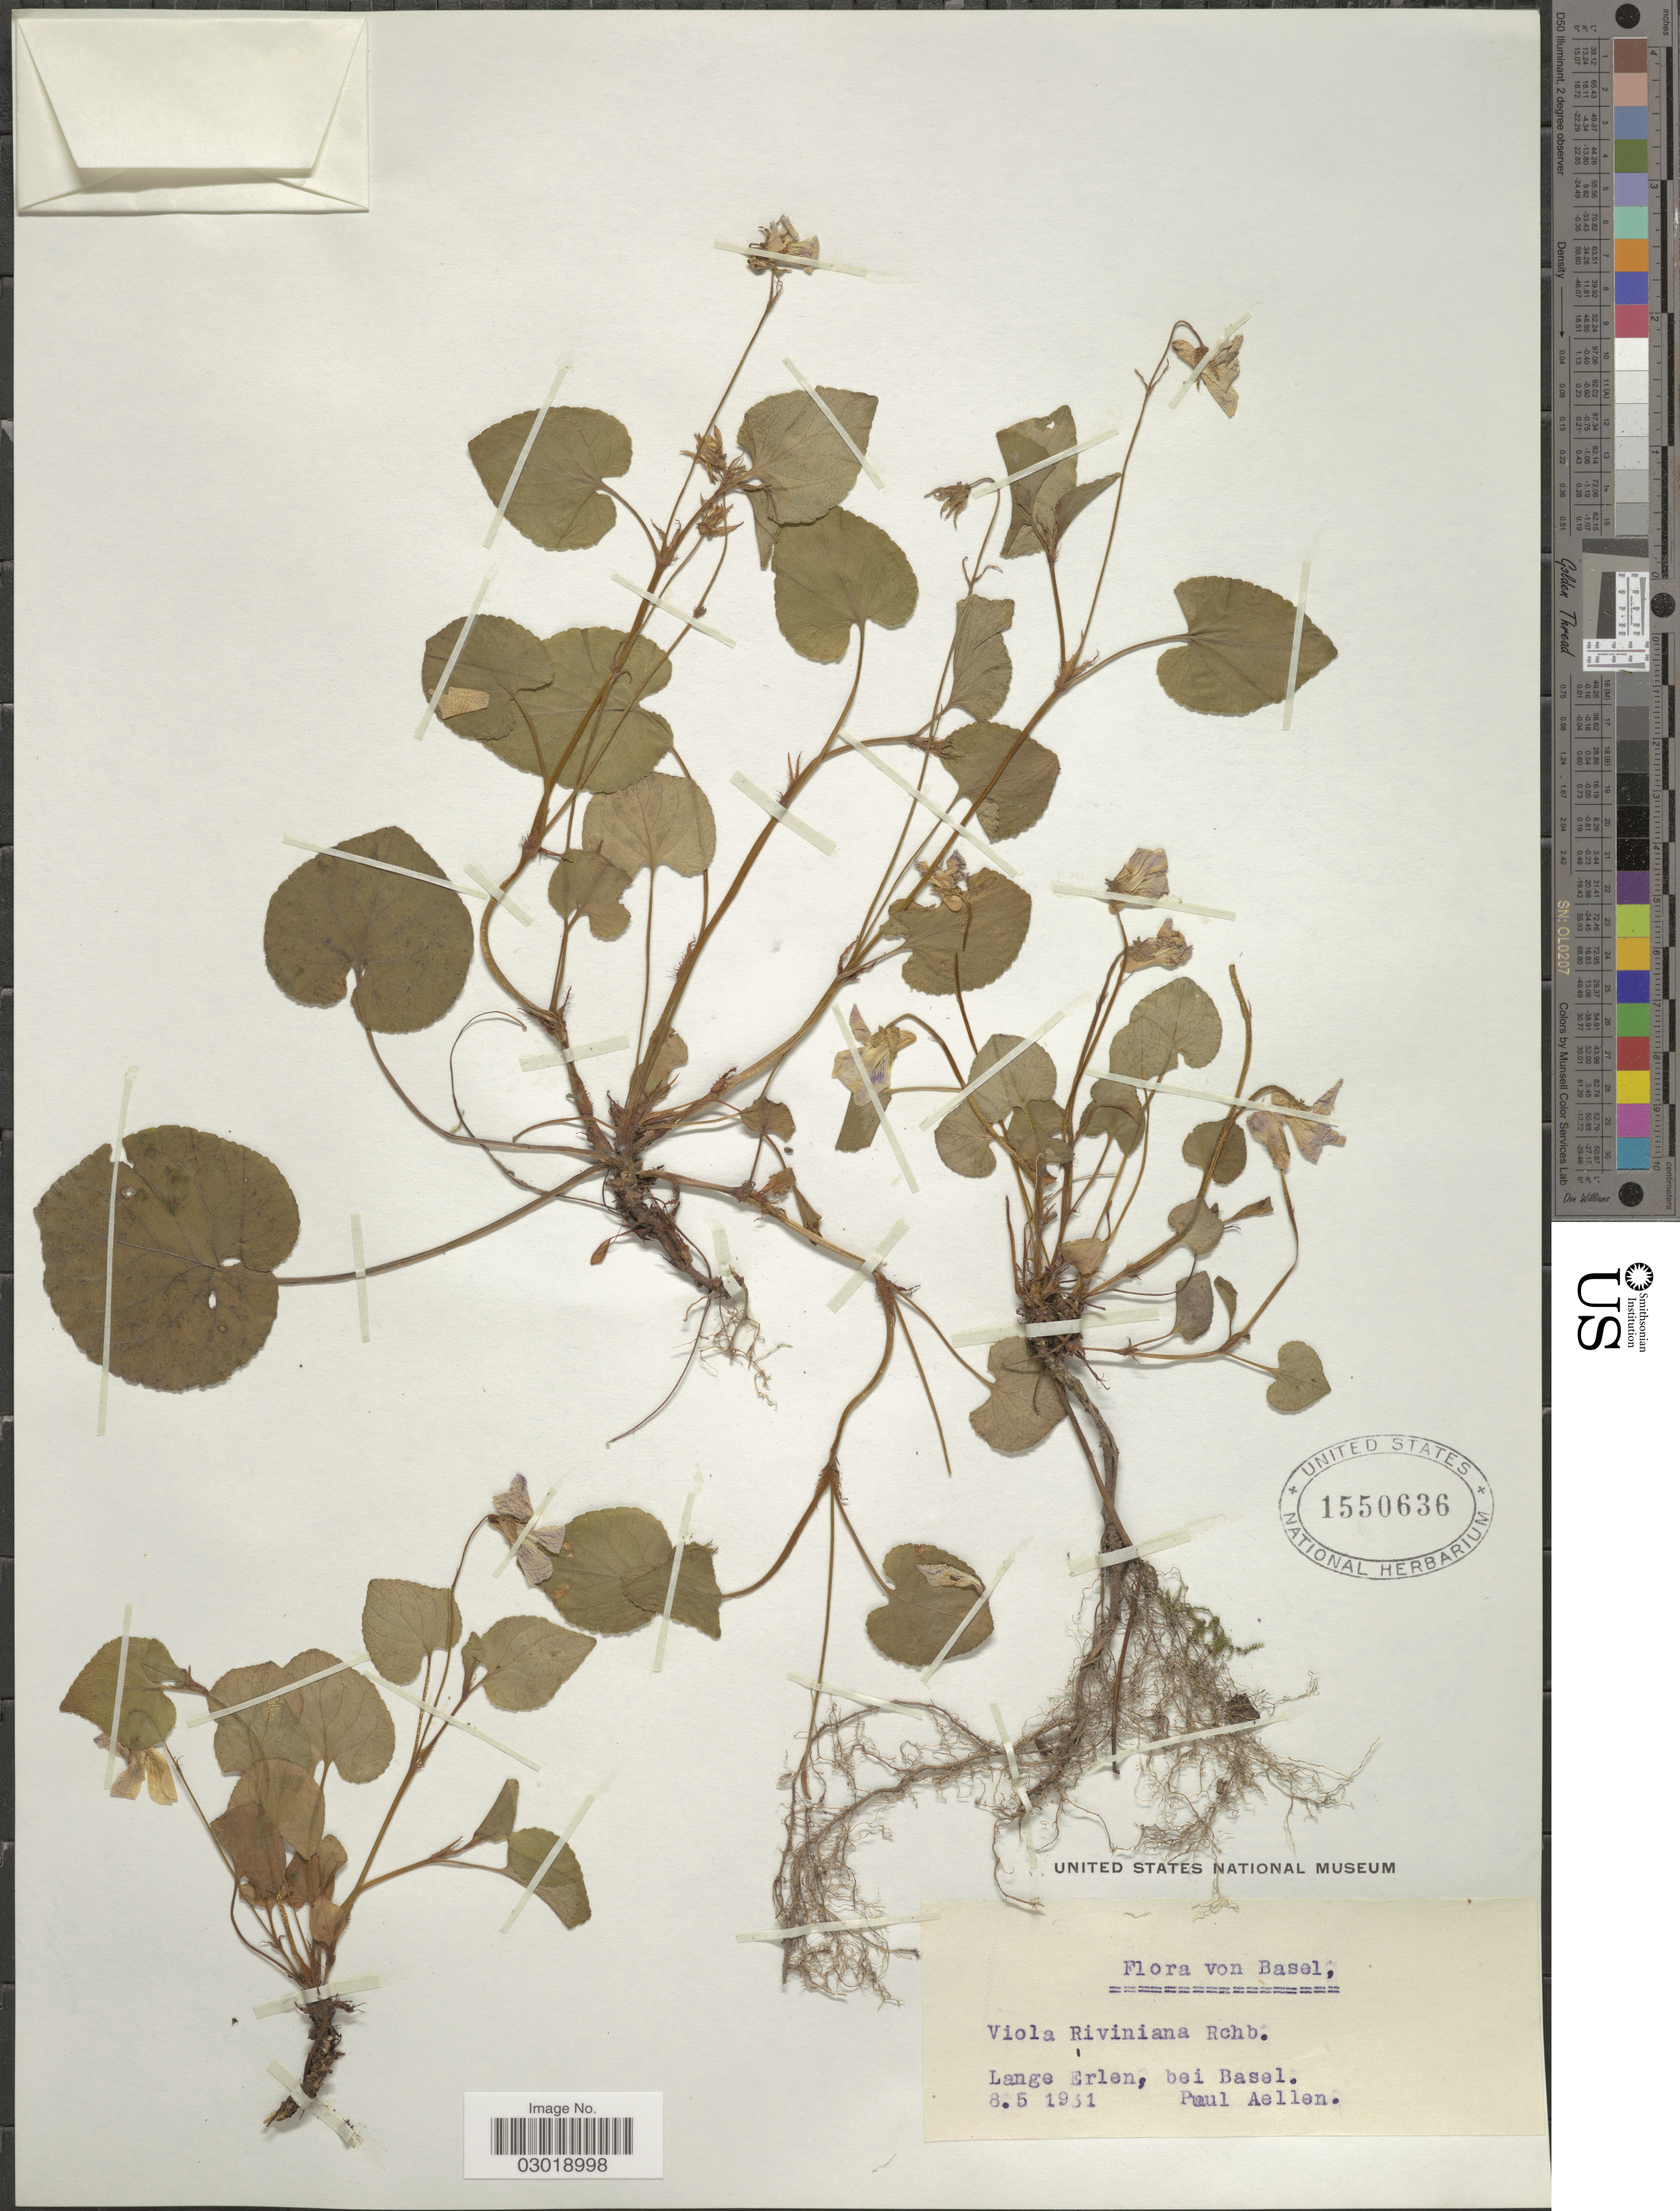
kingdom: Plantae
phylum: Tracheophyta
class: Magnoliopsida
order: Malpighiales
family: Violaceae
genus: Viola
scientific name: Viola riviniana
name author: Rchb.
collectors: P. Aellen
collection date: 1931-05-08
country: Switzerland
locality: Basel. Lange Erlen, bei Basel.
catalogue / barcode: US 1550636